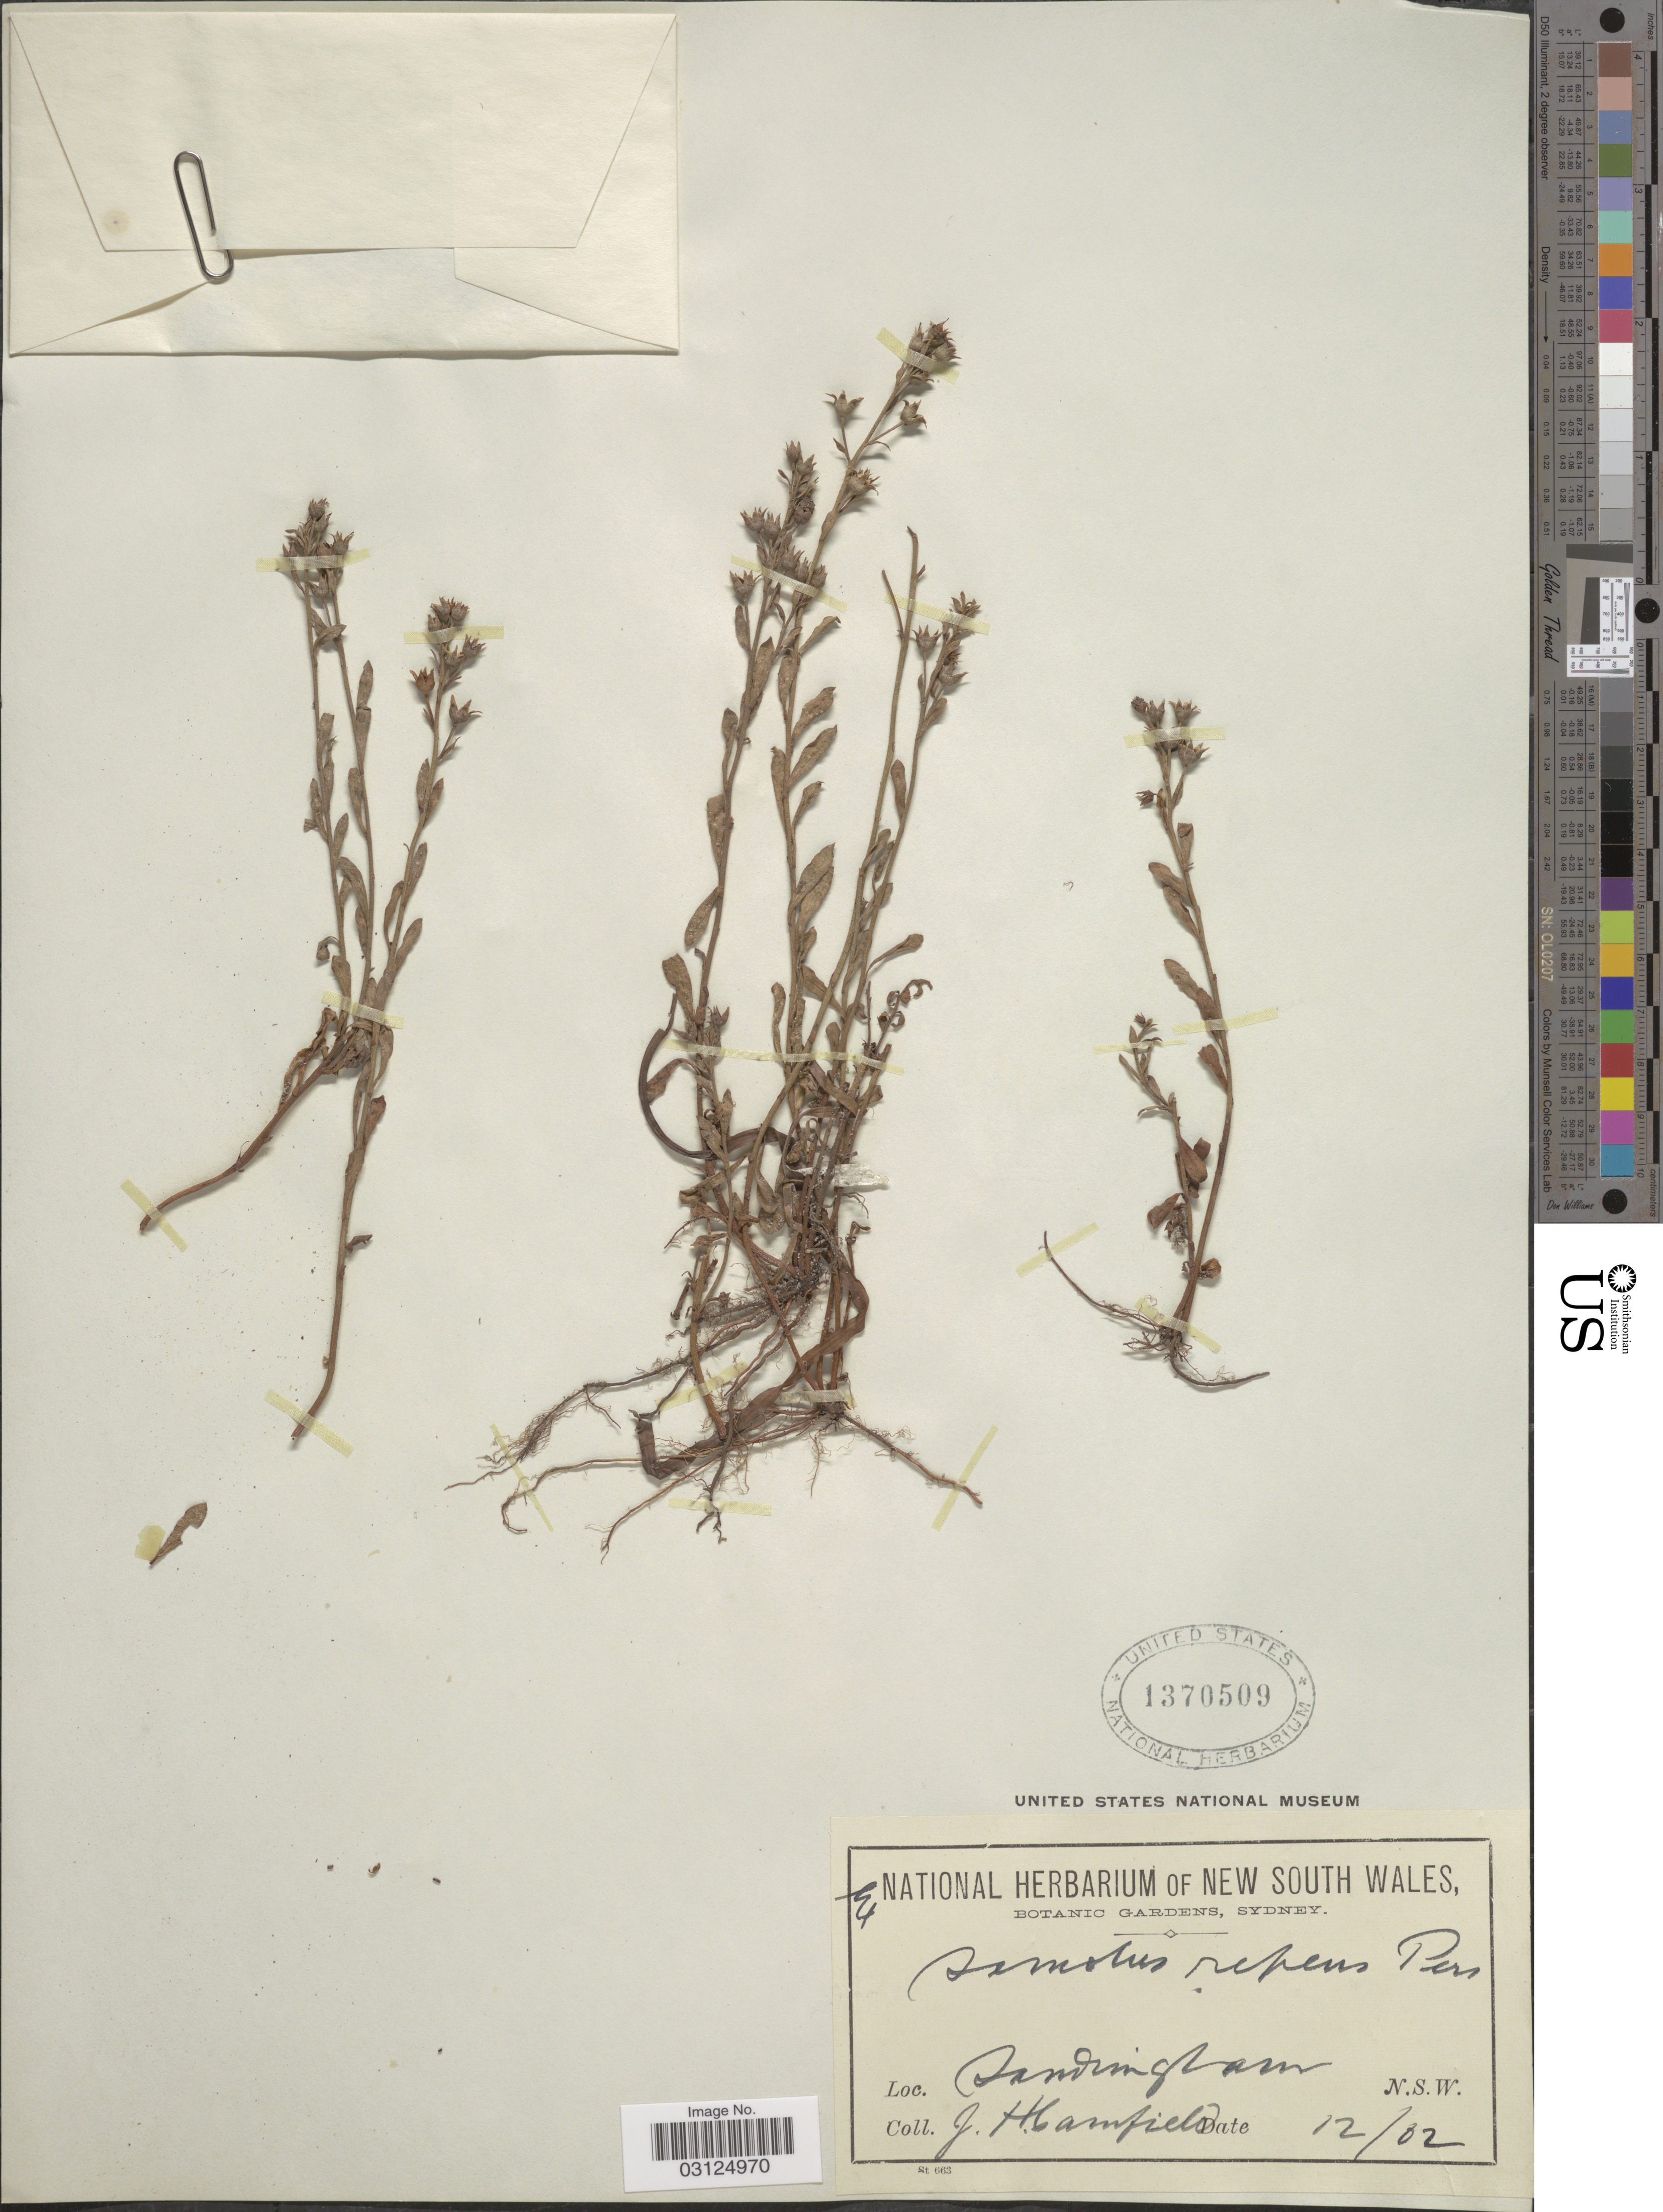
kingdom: Plantae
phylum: Tracheophyta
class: Magnoliopsida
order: Ericales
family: Primulaceae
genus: Samolus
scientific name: Samolus repens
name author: (J.R. Forst. & G. Forst.) Pers.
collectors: J. Camfield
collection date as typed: Transcribed d/m/y: /12/2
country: Australia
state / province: New South Wales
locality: Sandringham.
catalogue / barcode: US 1370509